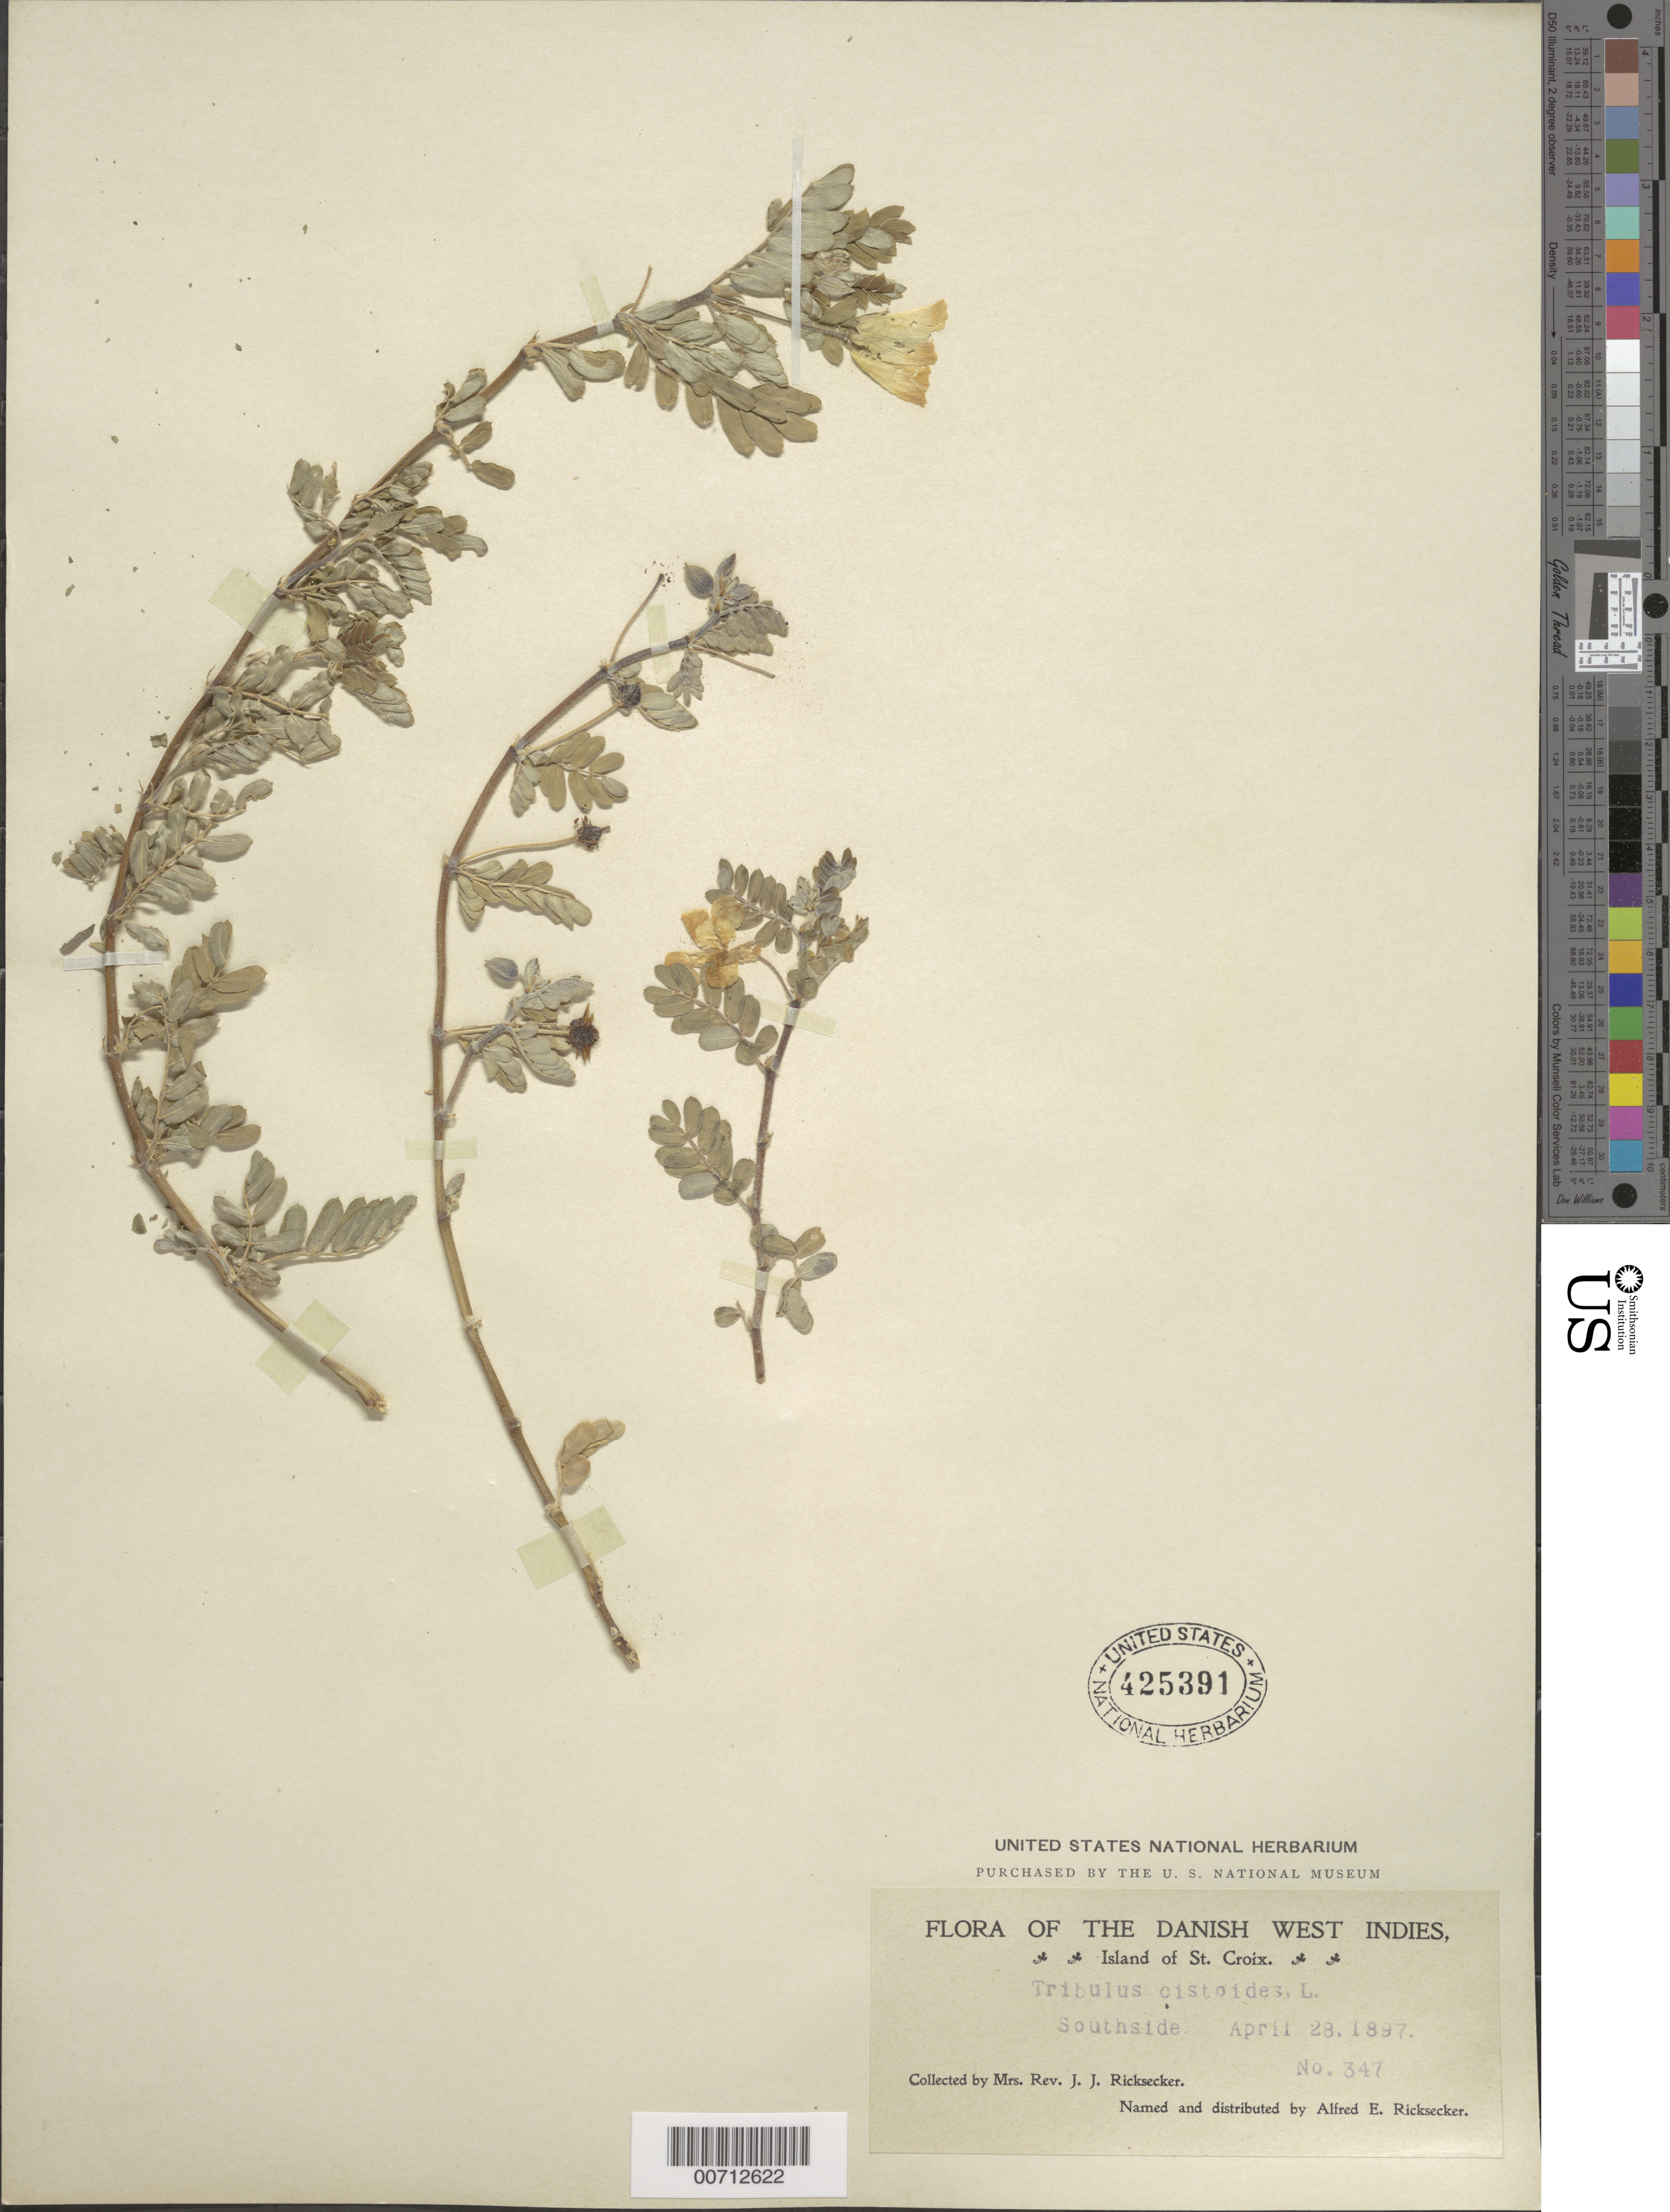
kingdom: Plantae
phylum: Tracheophyta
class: Magnoliopsida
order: Zygophyllales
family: Zygophyllaceae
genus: Tribulus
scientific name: Tribulus cistoides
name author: L.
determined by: Ricksecker, A. E.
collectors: Mrs. J. J. Ricksecker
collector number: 347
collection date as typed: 28 Apr 1897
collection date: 1897-04-28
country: U.S. Virgin Islands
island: St. Croix Island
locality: Southside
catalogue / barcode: US 425391